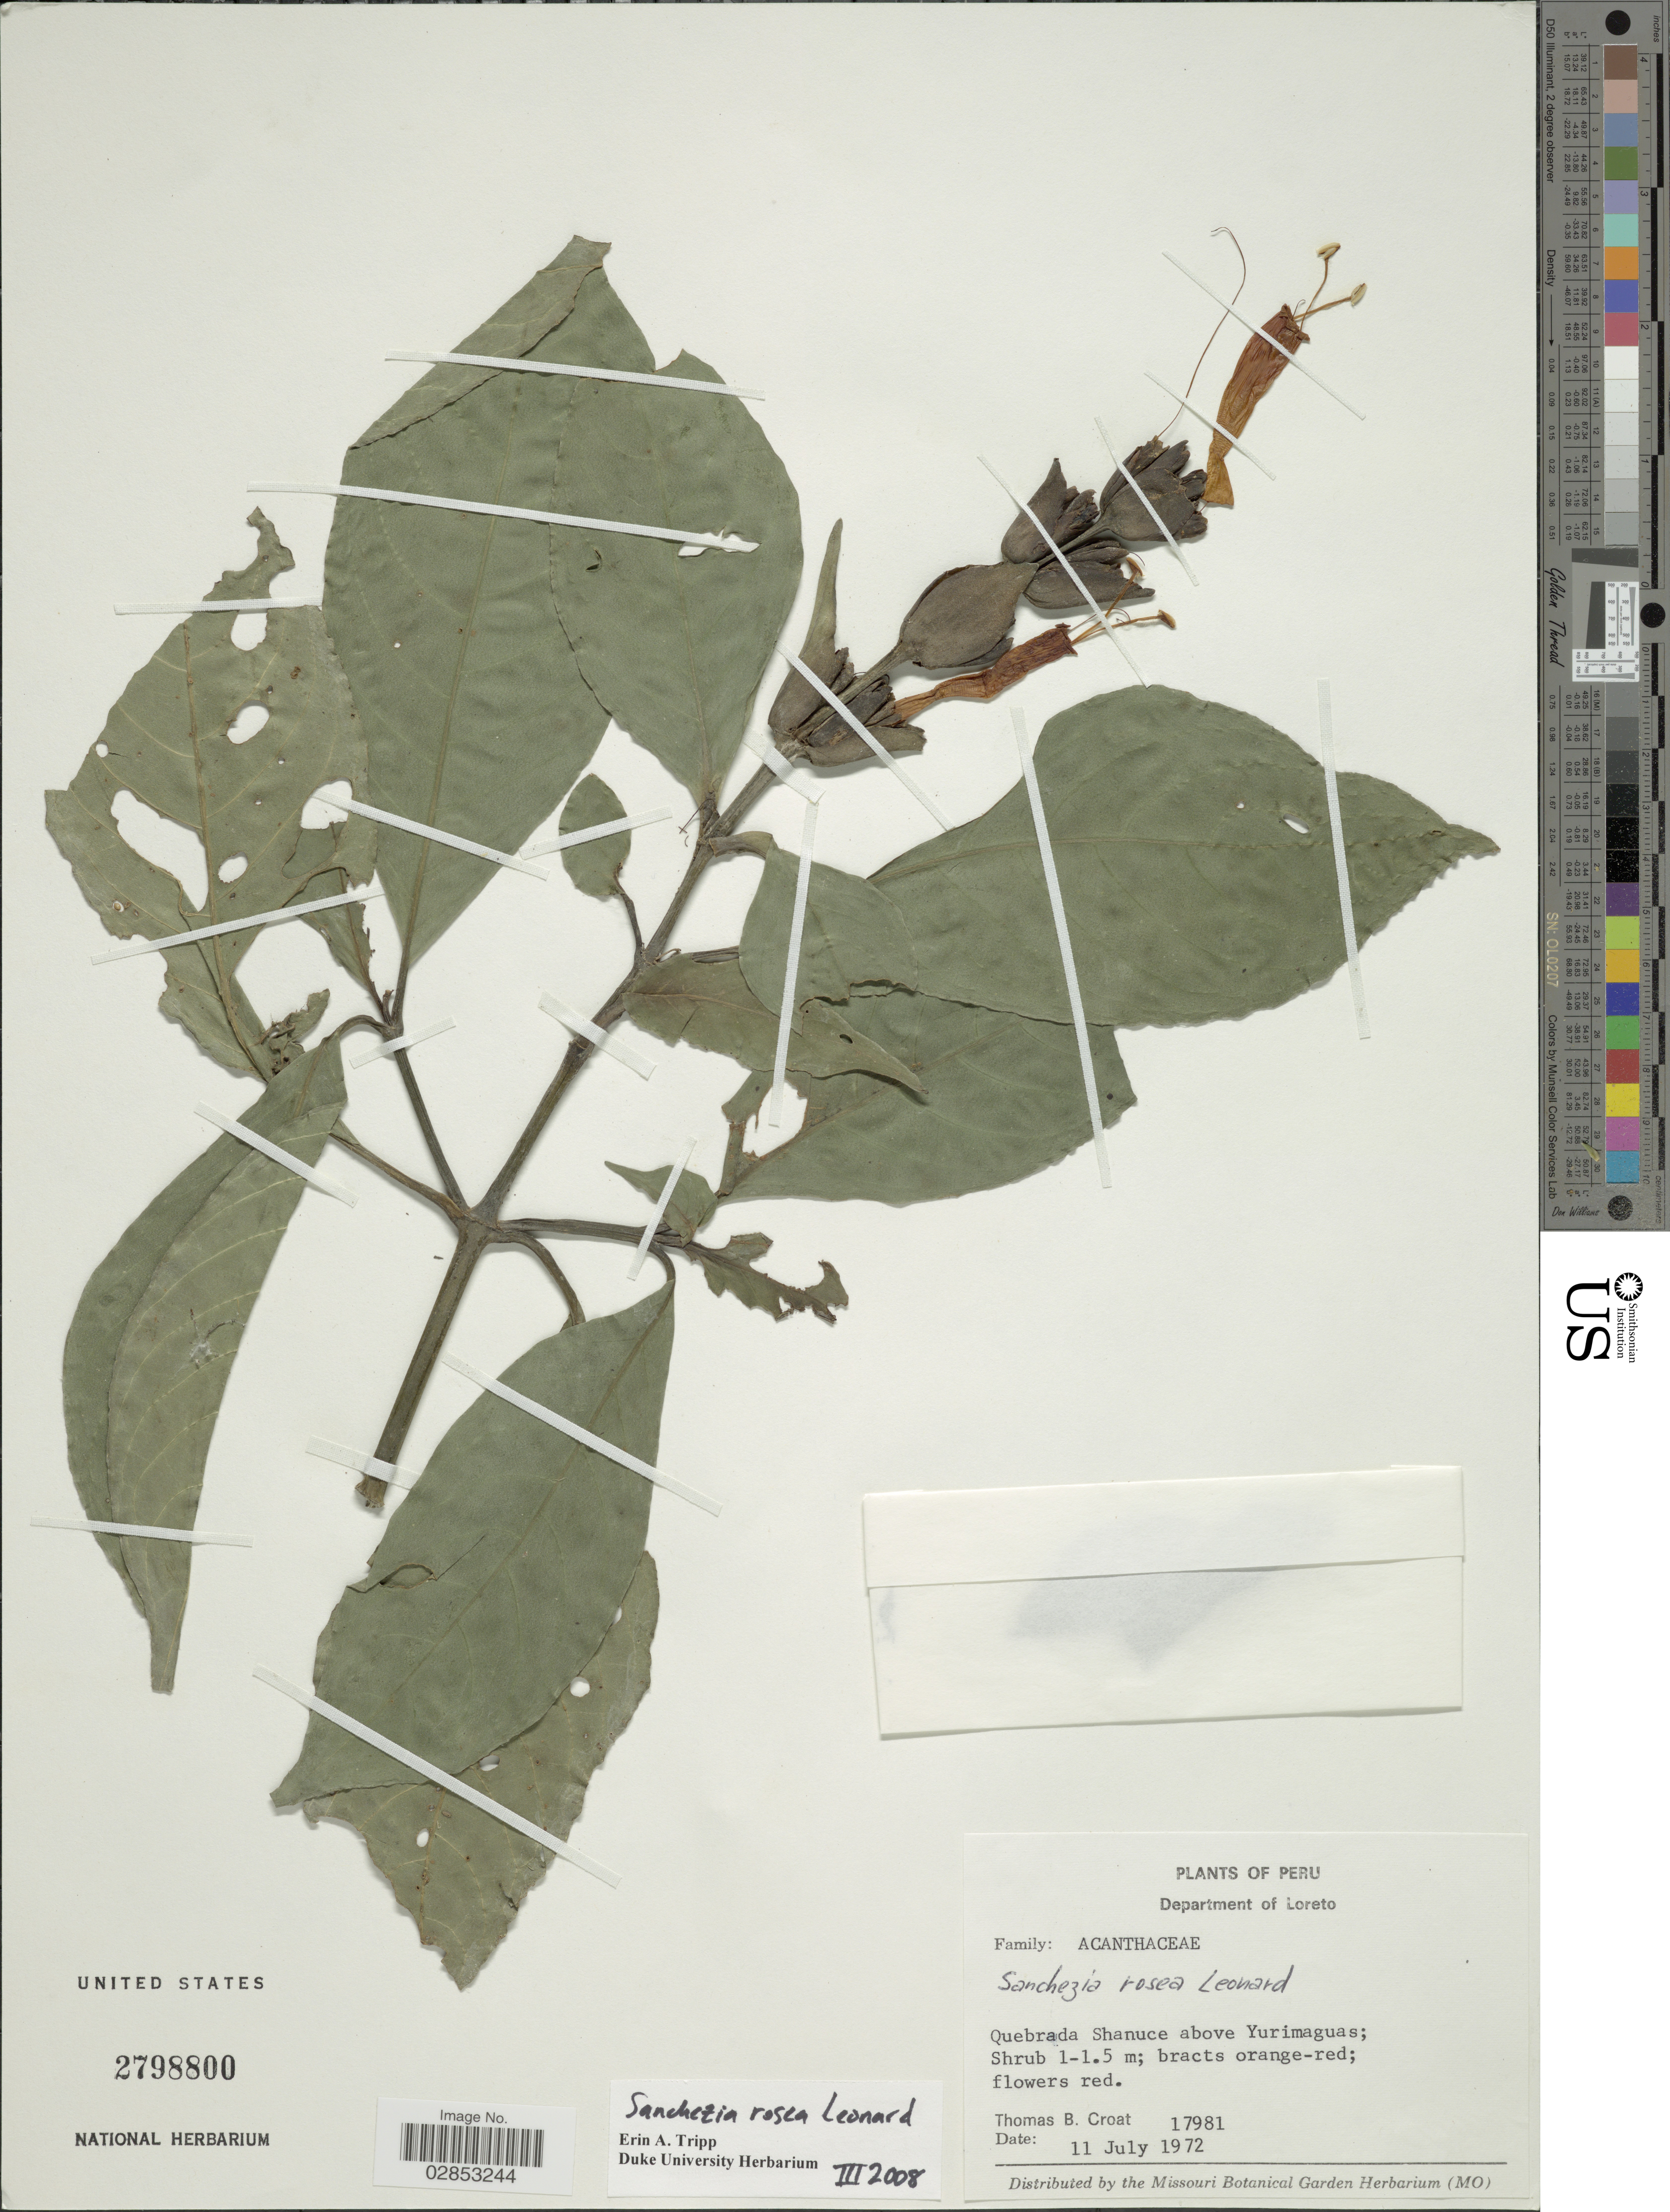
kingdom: Plantae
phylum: Tracheophyta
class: Magnoliopsida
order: Lamiales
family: Acanthaceae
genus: Sanchezia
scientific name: Sanchezia pulchra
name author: Leonard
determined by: Azevedo, Igor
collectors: T. B. Croat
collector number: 17981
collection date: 1972-07-11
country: Peru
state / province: Loreto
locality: Department of Loreto, Quebrada Shanuce above Yurimaguas.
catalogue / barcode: US 2798800